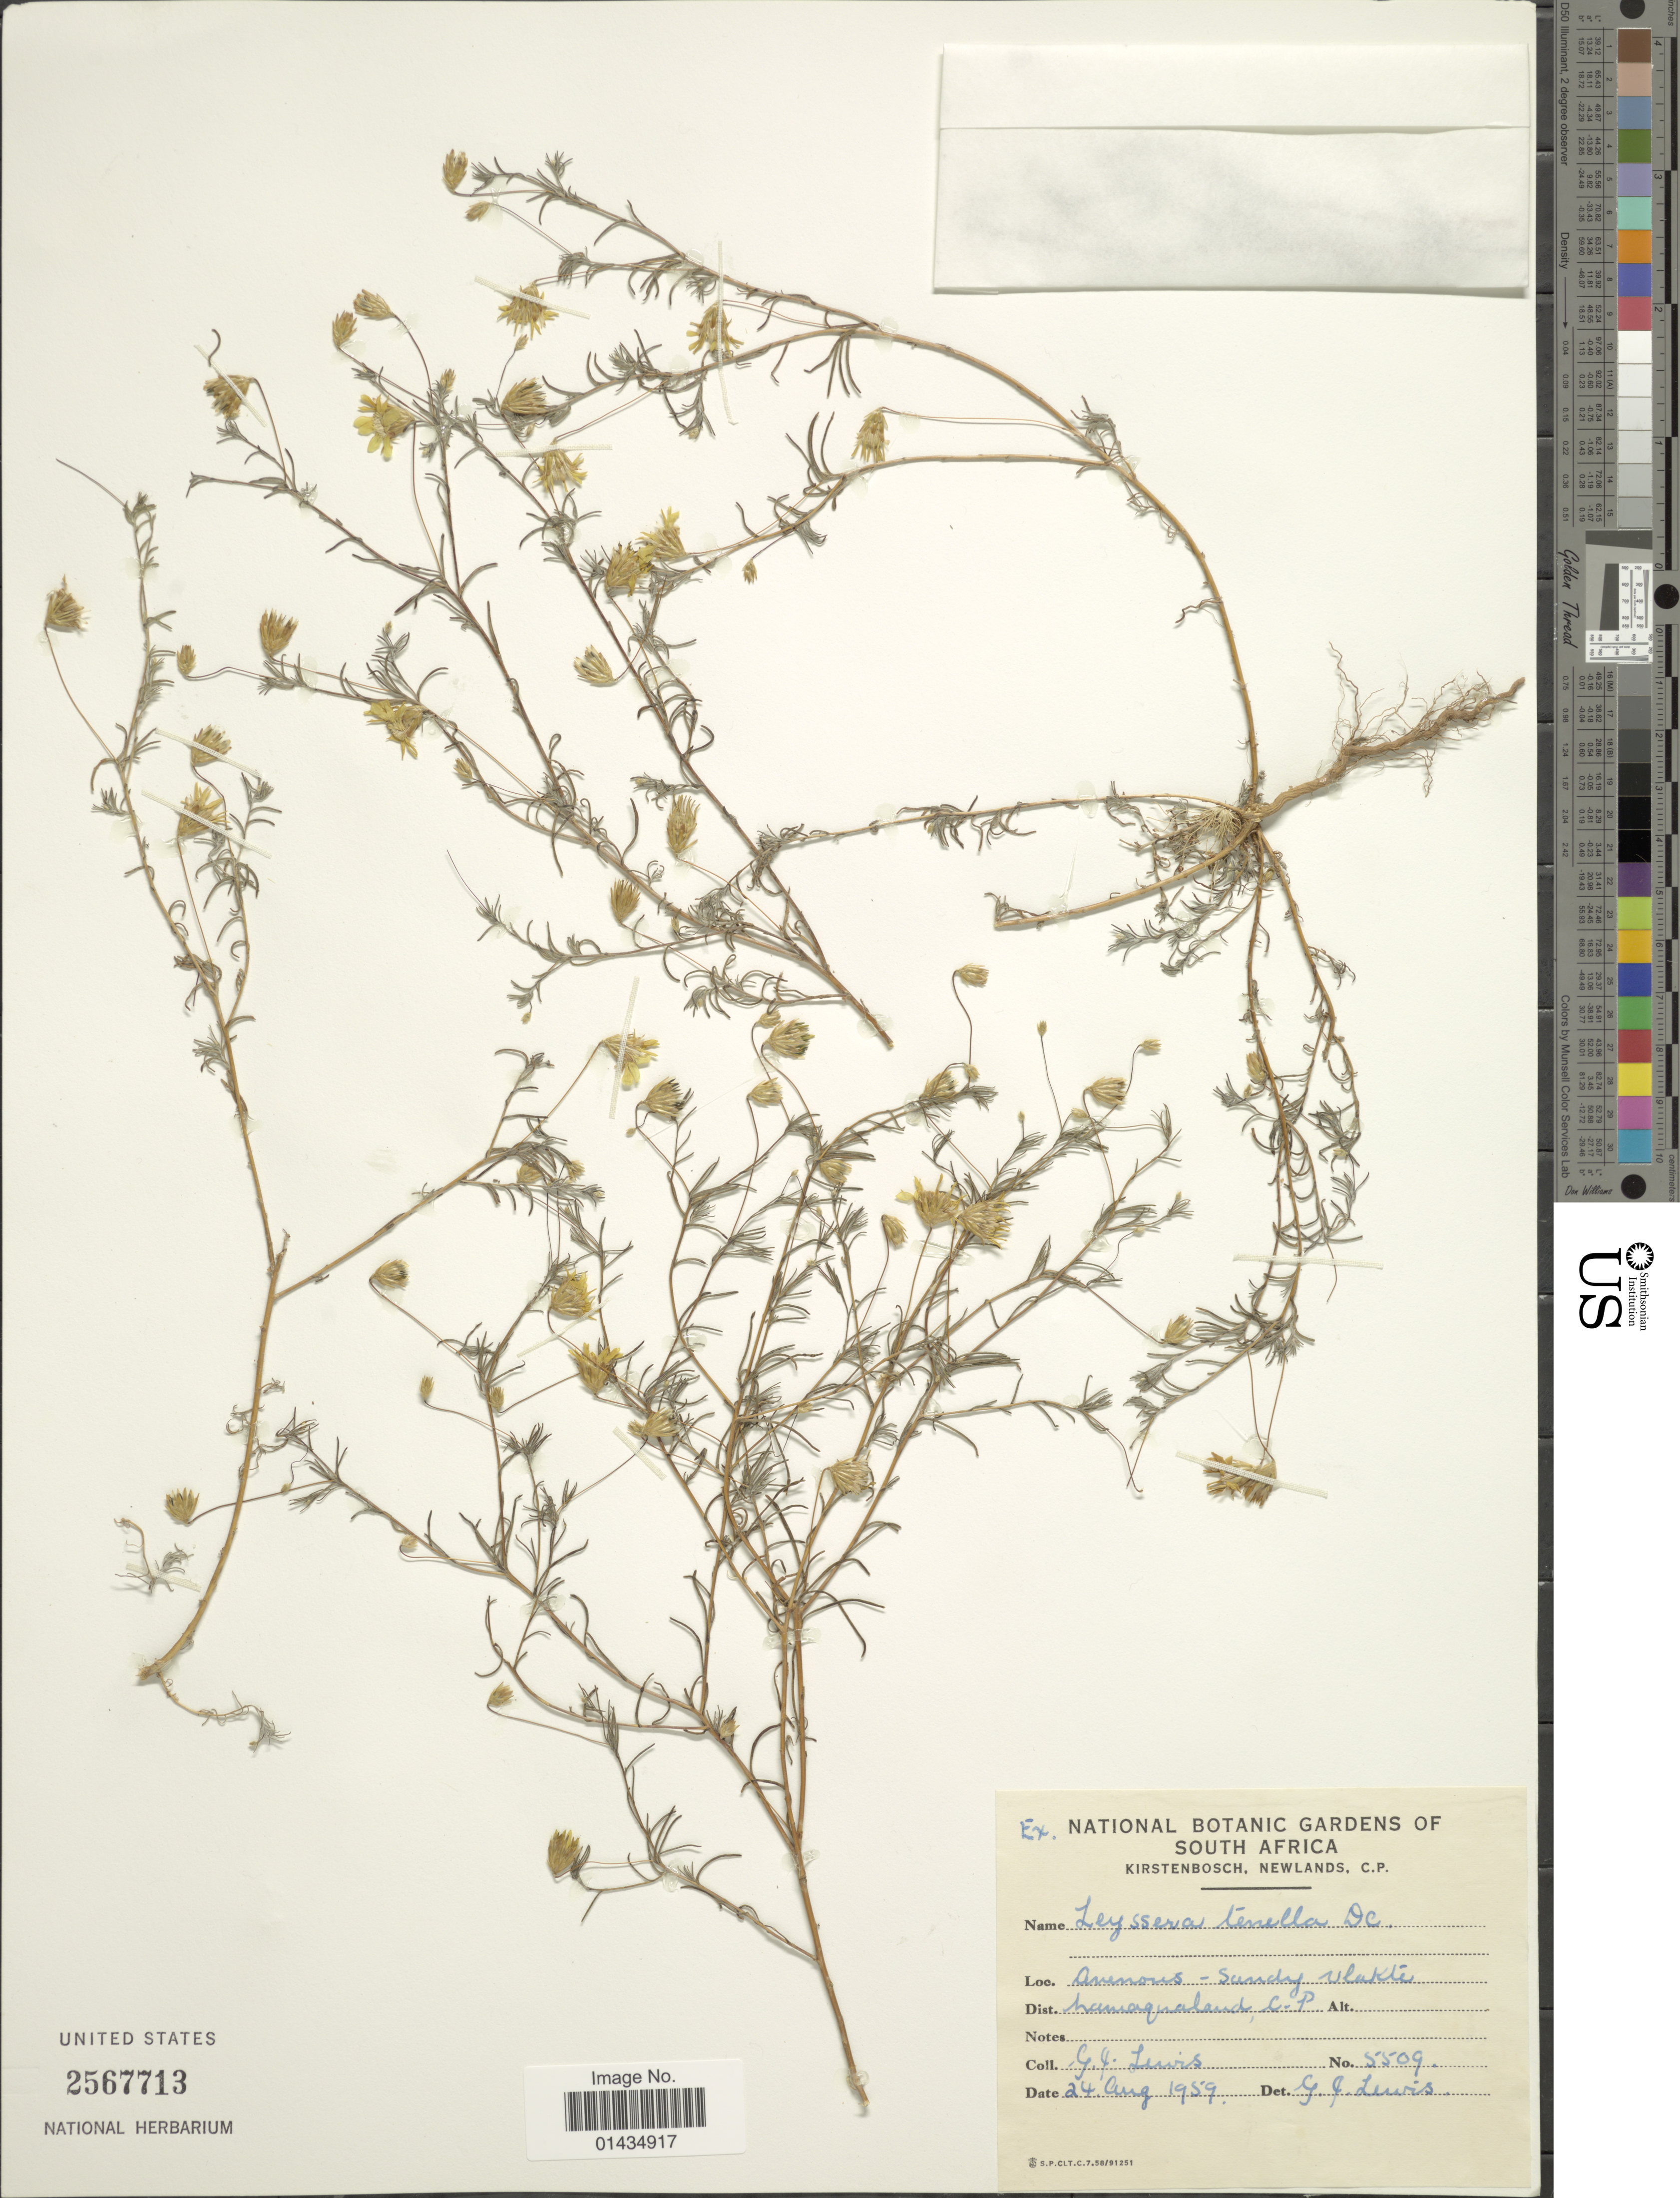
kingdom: Plantae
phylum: Tracheophyta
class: Magnoliopsida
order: Asterales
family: Asteraceae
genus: Leysera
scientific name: Leysera tenella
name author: DC.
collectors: G. P. Lewis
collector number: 5509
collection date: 1959-08-24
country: South Africa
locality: Avenous- Sandy Vlakte, Dist. Namaqualand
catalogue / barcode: US 2567713